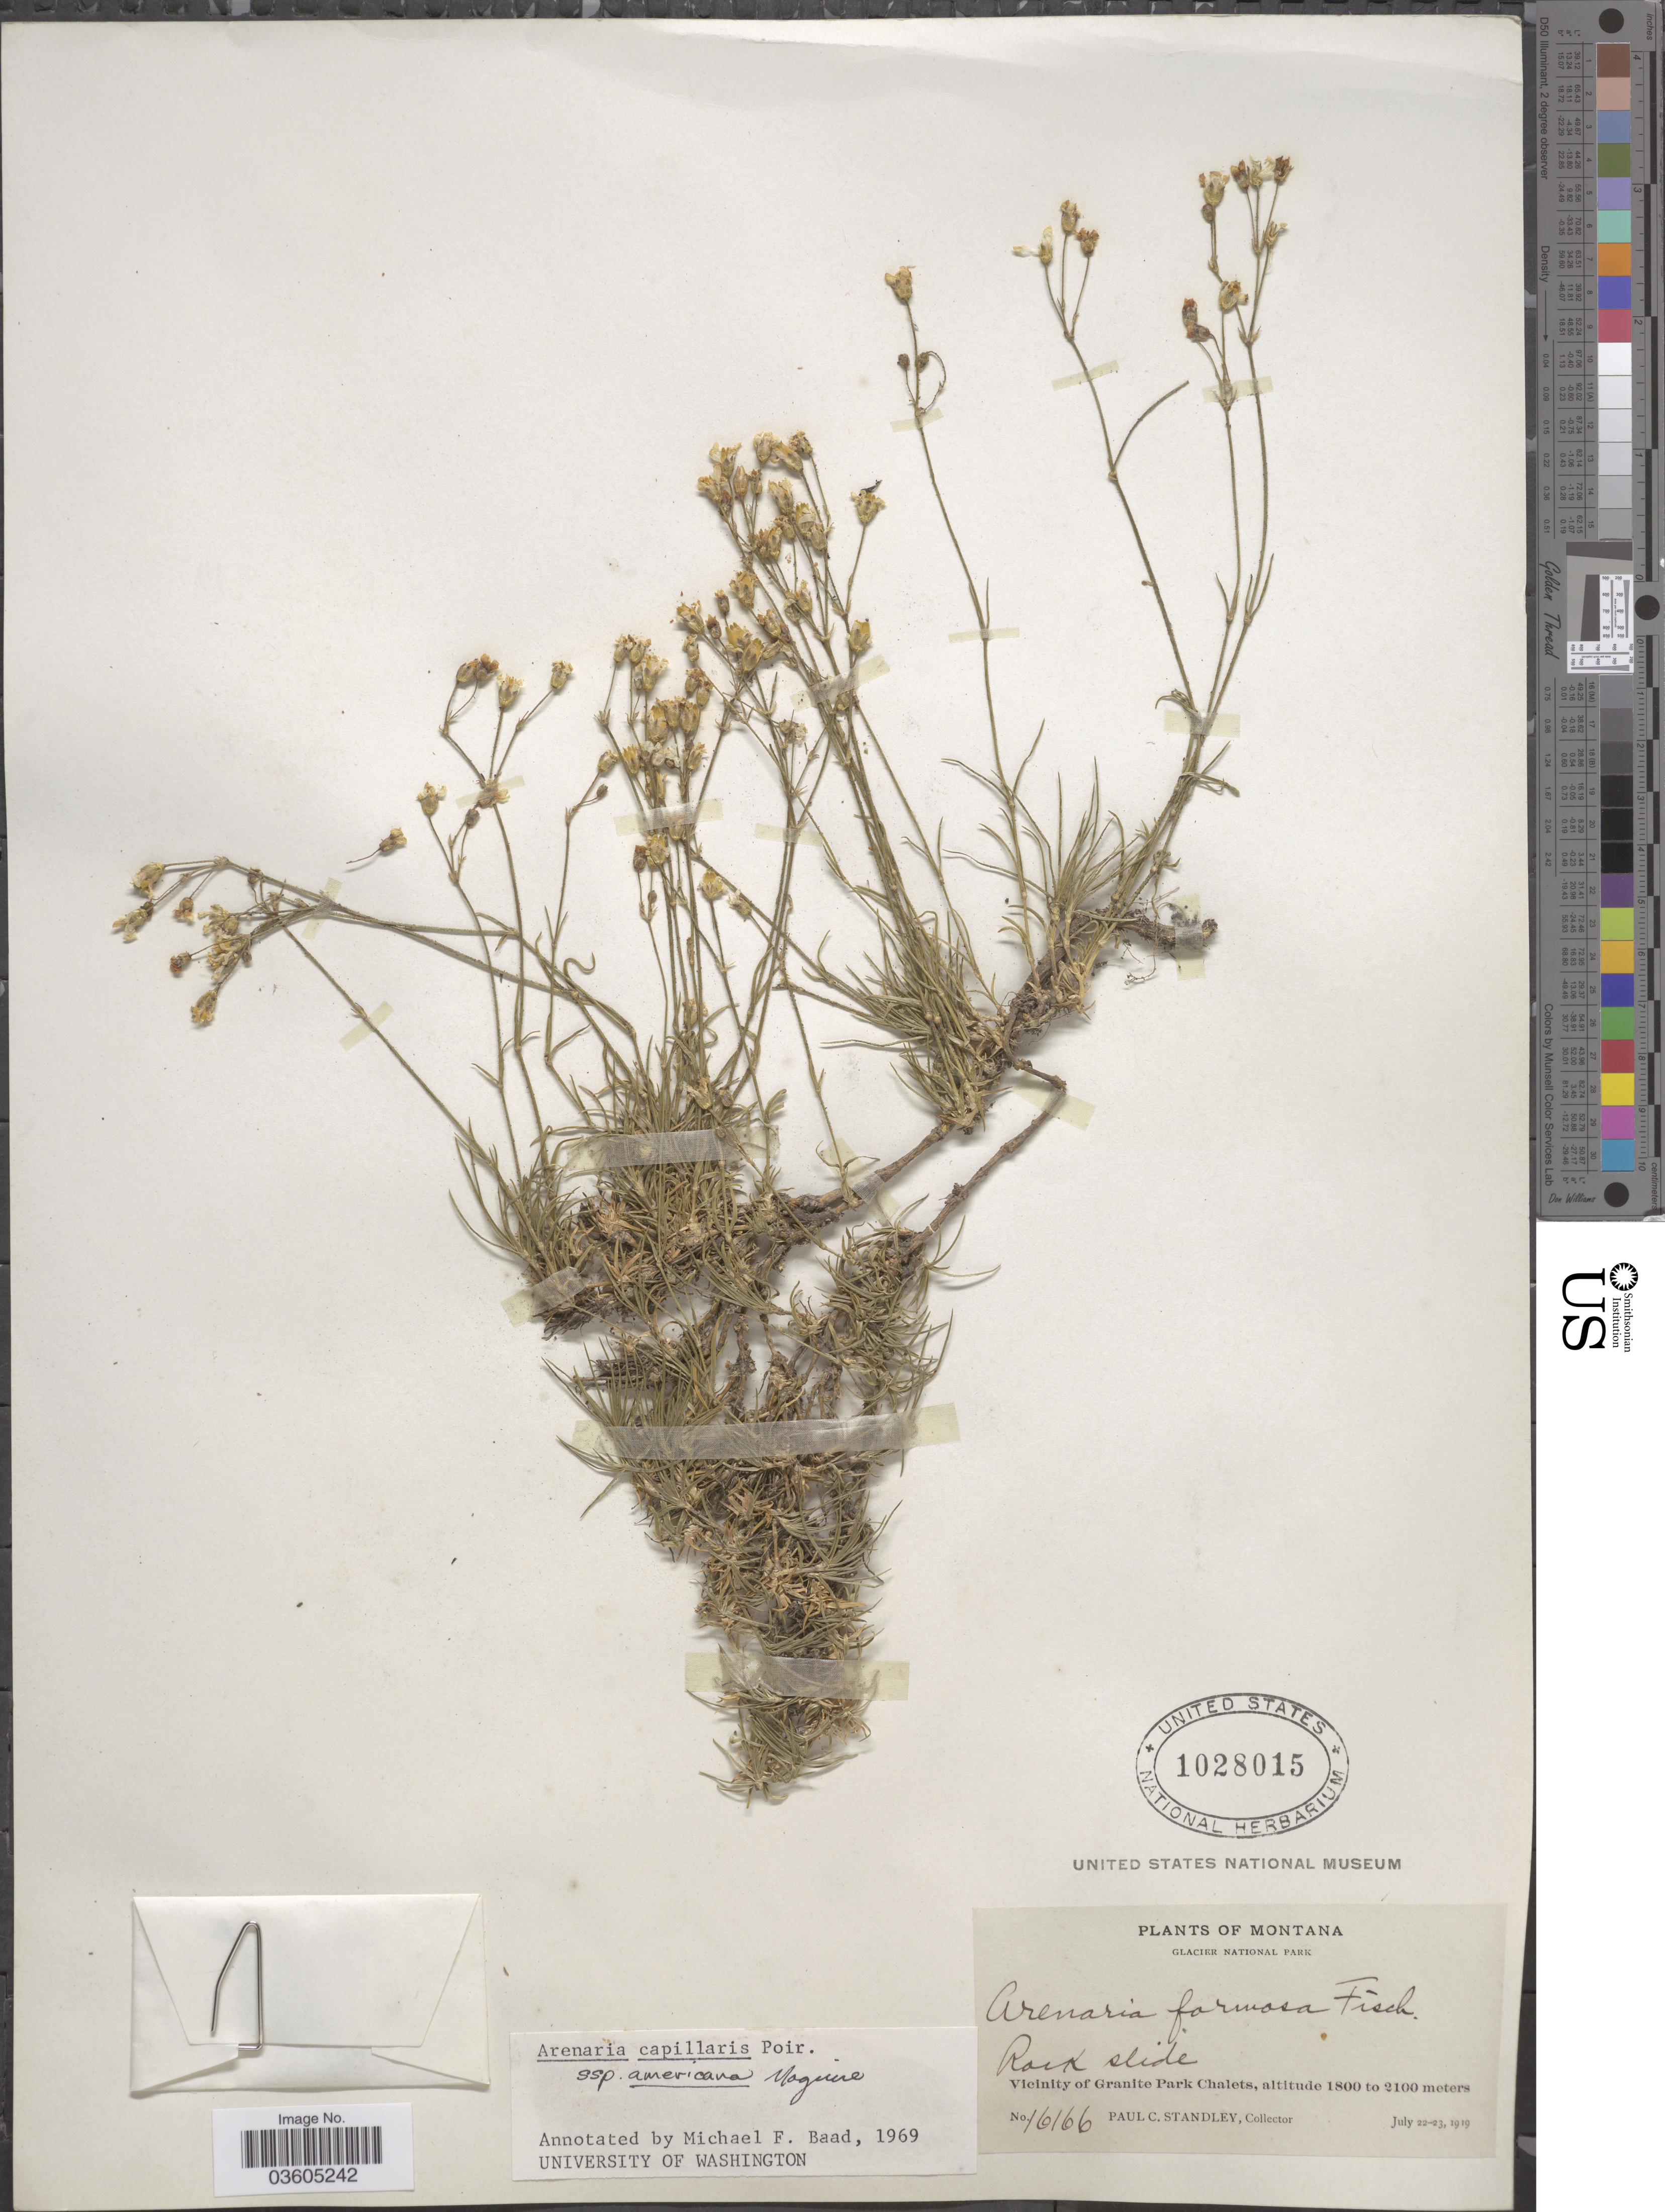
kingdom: Plantae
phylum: Tracheophyta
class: Magnoliopsida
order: Caryophyllales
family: Caryophyllaceae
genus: Eremogone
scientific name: Eremogone capillaris var. americana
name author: (Maguire) R.L. Hartm. & Rabeler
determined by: U.S. National Herbarium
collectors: P. C. Standley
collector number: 16166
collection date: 1919-07-22/1919-07-23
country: United States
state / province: Montana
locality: Glacier National Park. Vicinity of Granite Park Chalets.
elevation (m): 1800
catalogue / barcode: US 1028015